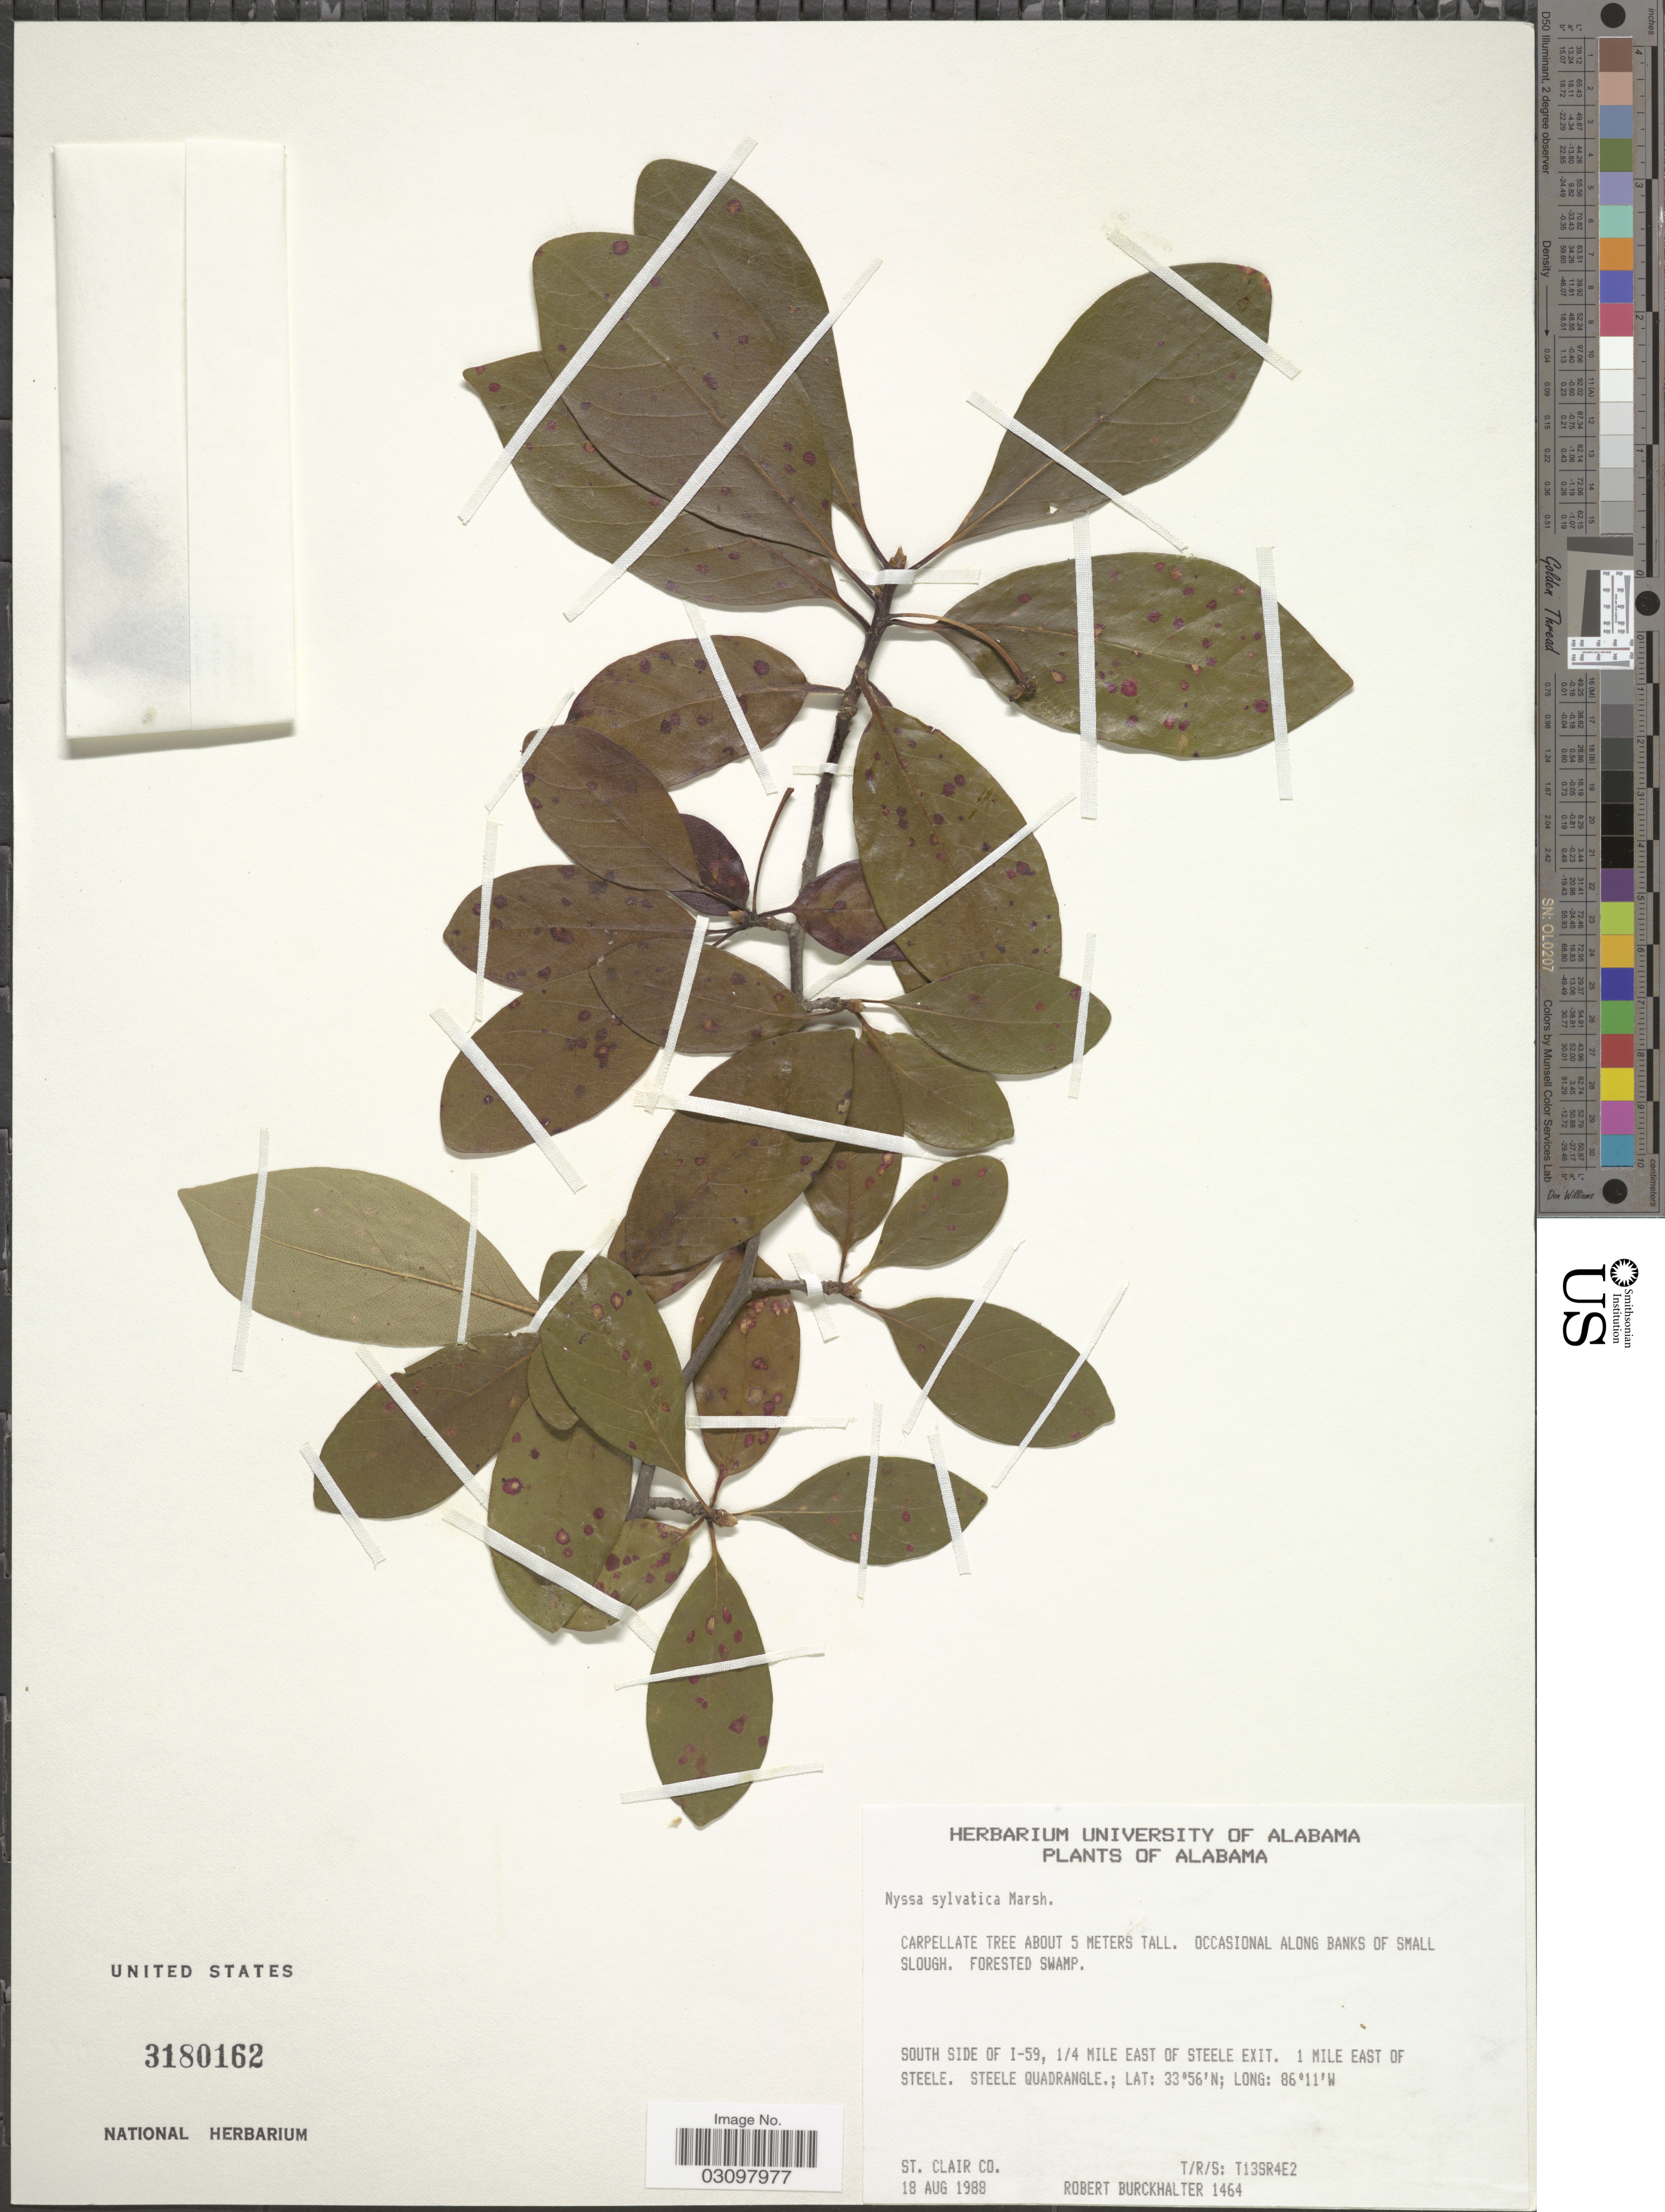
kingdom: Plantae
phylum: Tracheophyta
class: Magnoliopsida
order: Cornales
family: Nyssaceae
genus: Nyssa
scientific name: Nyssa sylvatica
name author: Marshall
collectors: R. Burckhalter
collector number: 1464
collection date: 1988-08-18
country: United States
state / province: Alabama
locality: South side of I-59, 1/4 mile east of Steele Exit. 1 mile east of Steele. Steel Quadrangle. St. Clair Co. T/R/S: T13SR4E2.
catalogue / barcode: US 3180162